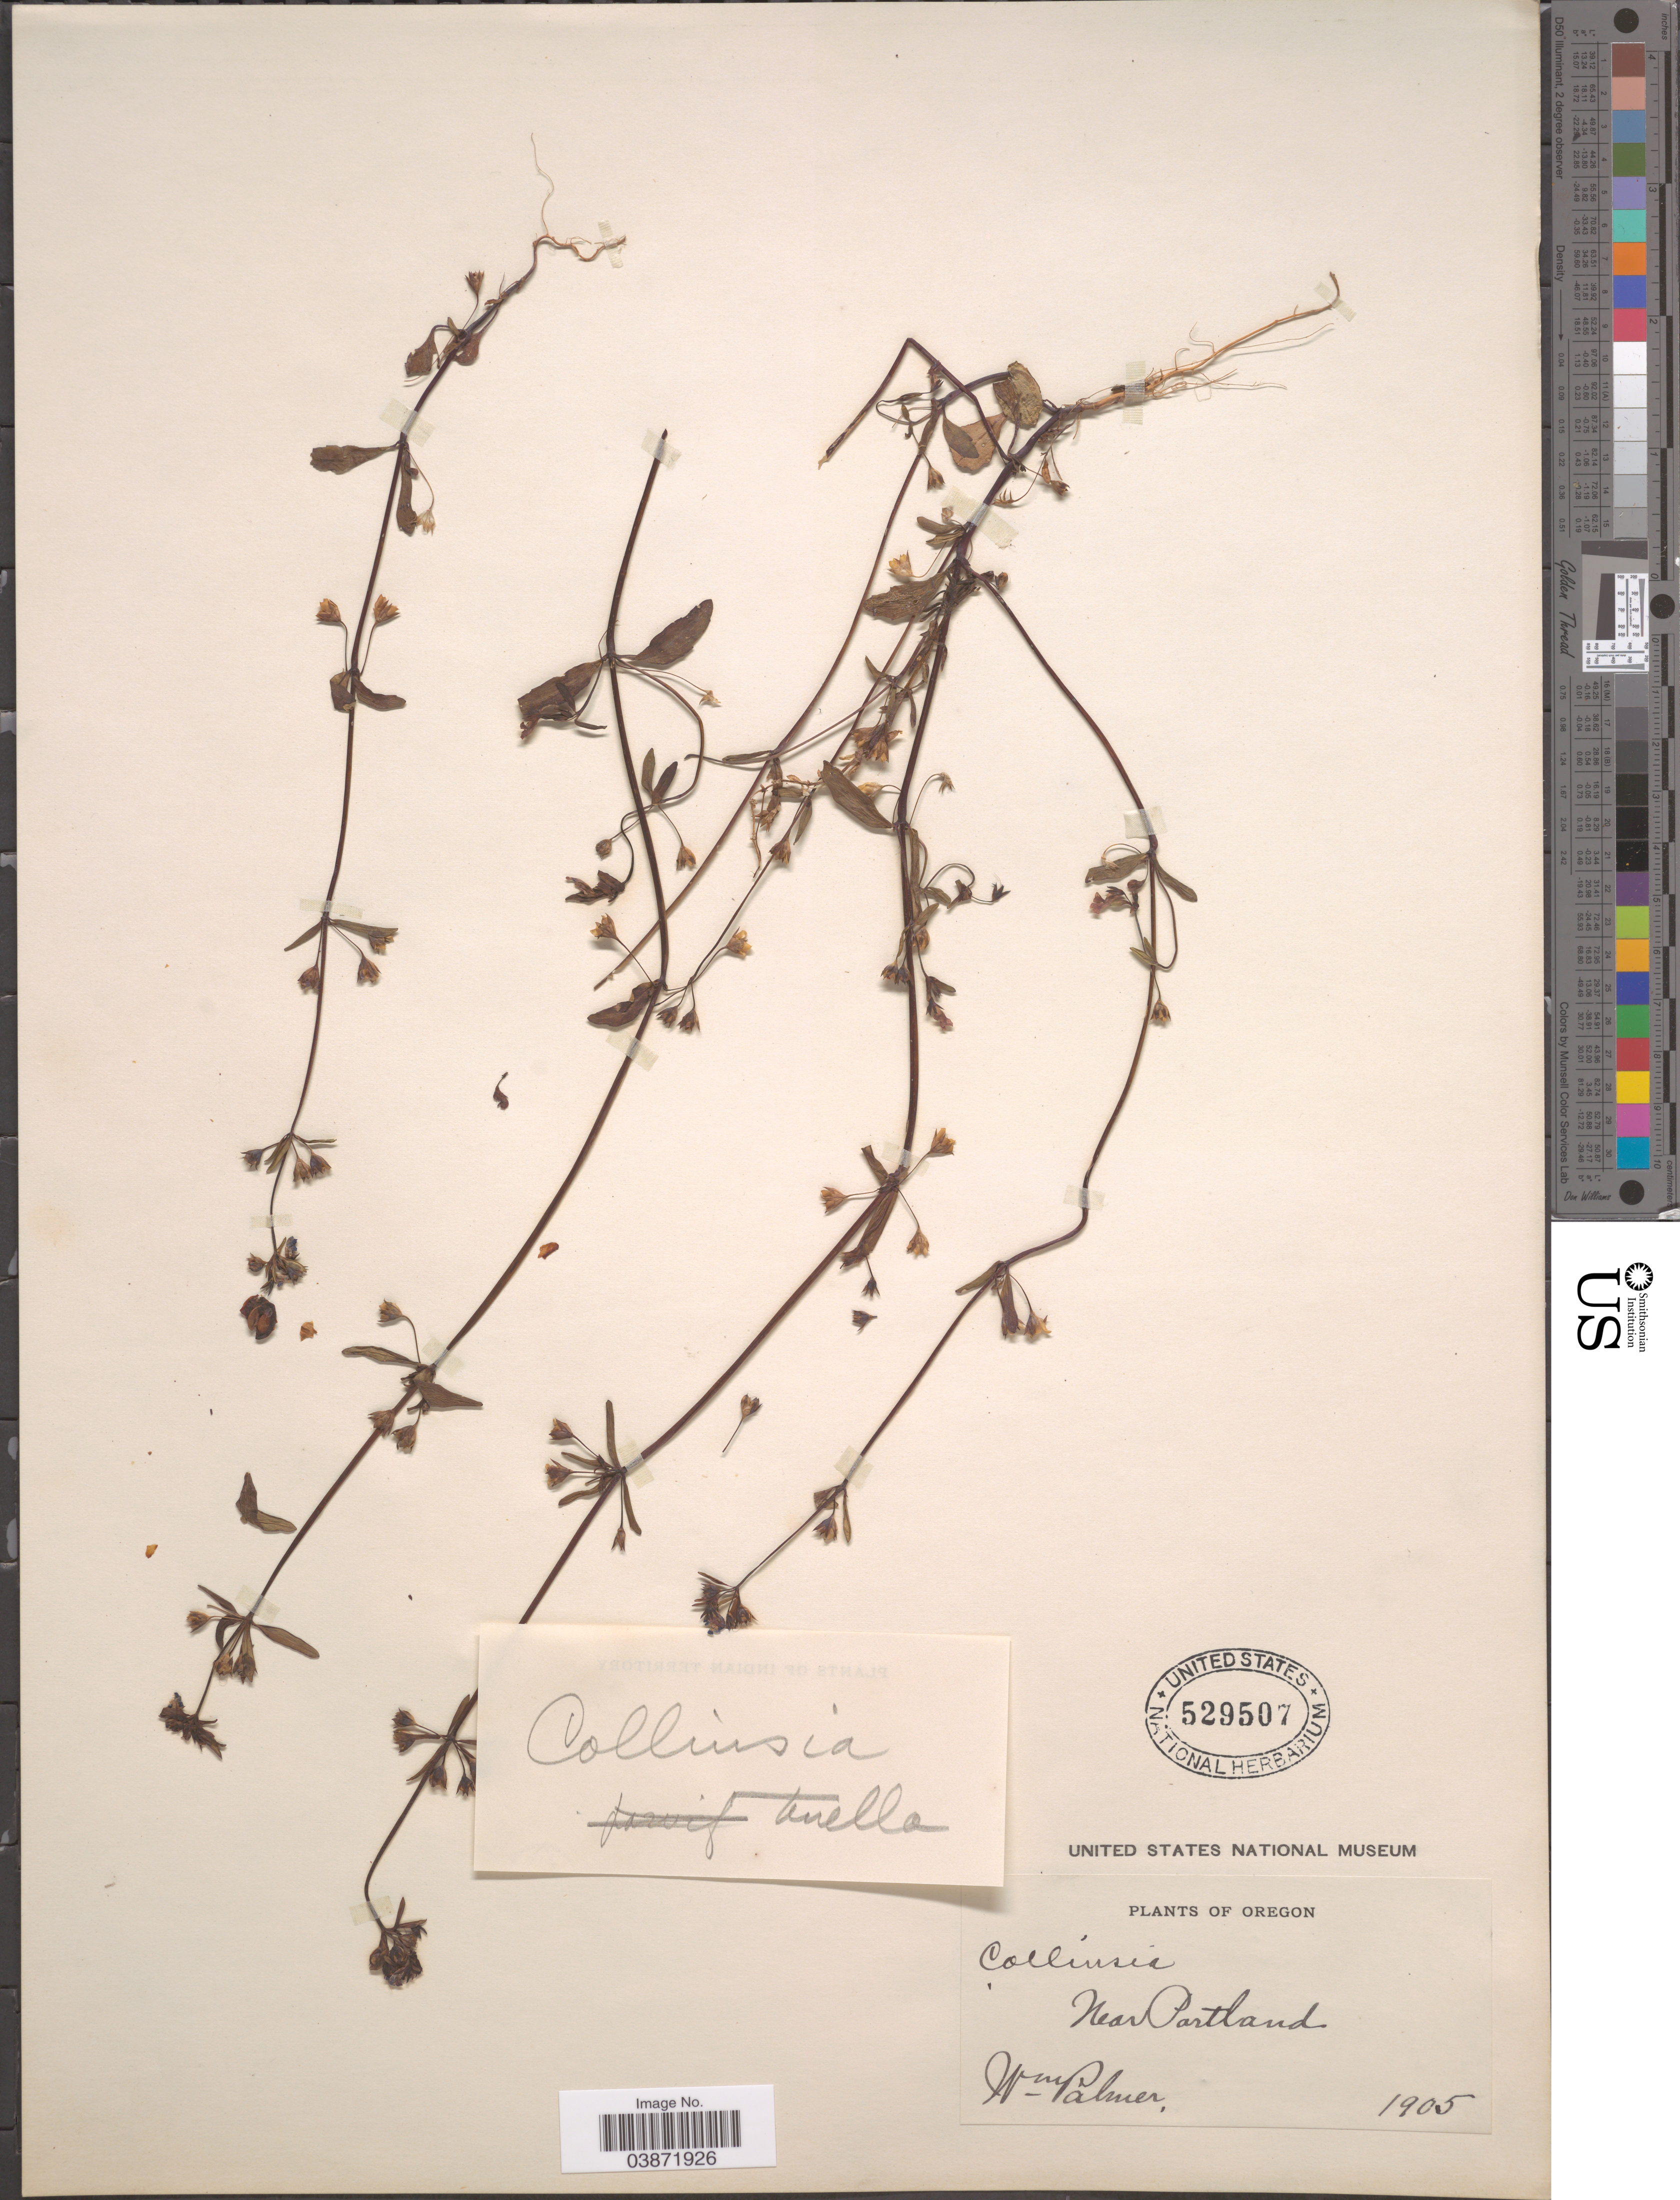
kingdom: Plantae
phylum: Tracheophyta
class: Magnoliopsida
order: Lamiales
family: Plantaginaceae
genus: Tonella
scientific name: Tonella collinsioides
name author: Nutt. ex A. Gray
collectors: W. Palmer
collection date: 1905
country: United States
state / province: Oregon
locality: New Portland.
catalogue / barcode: US 529507